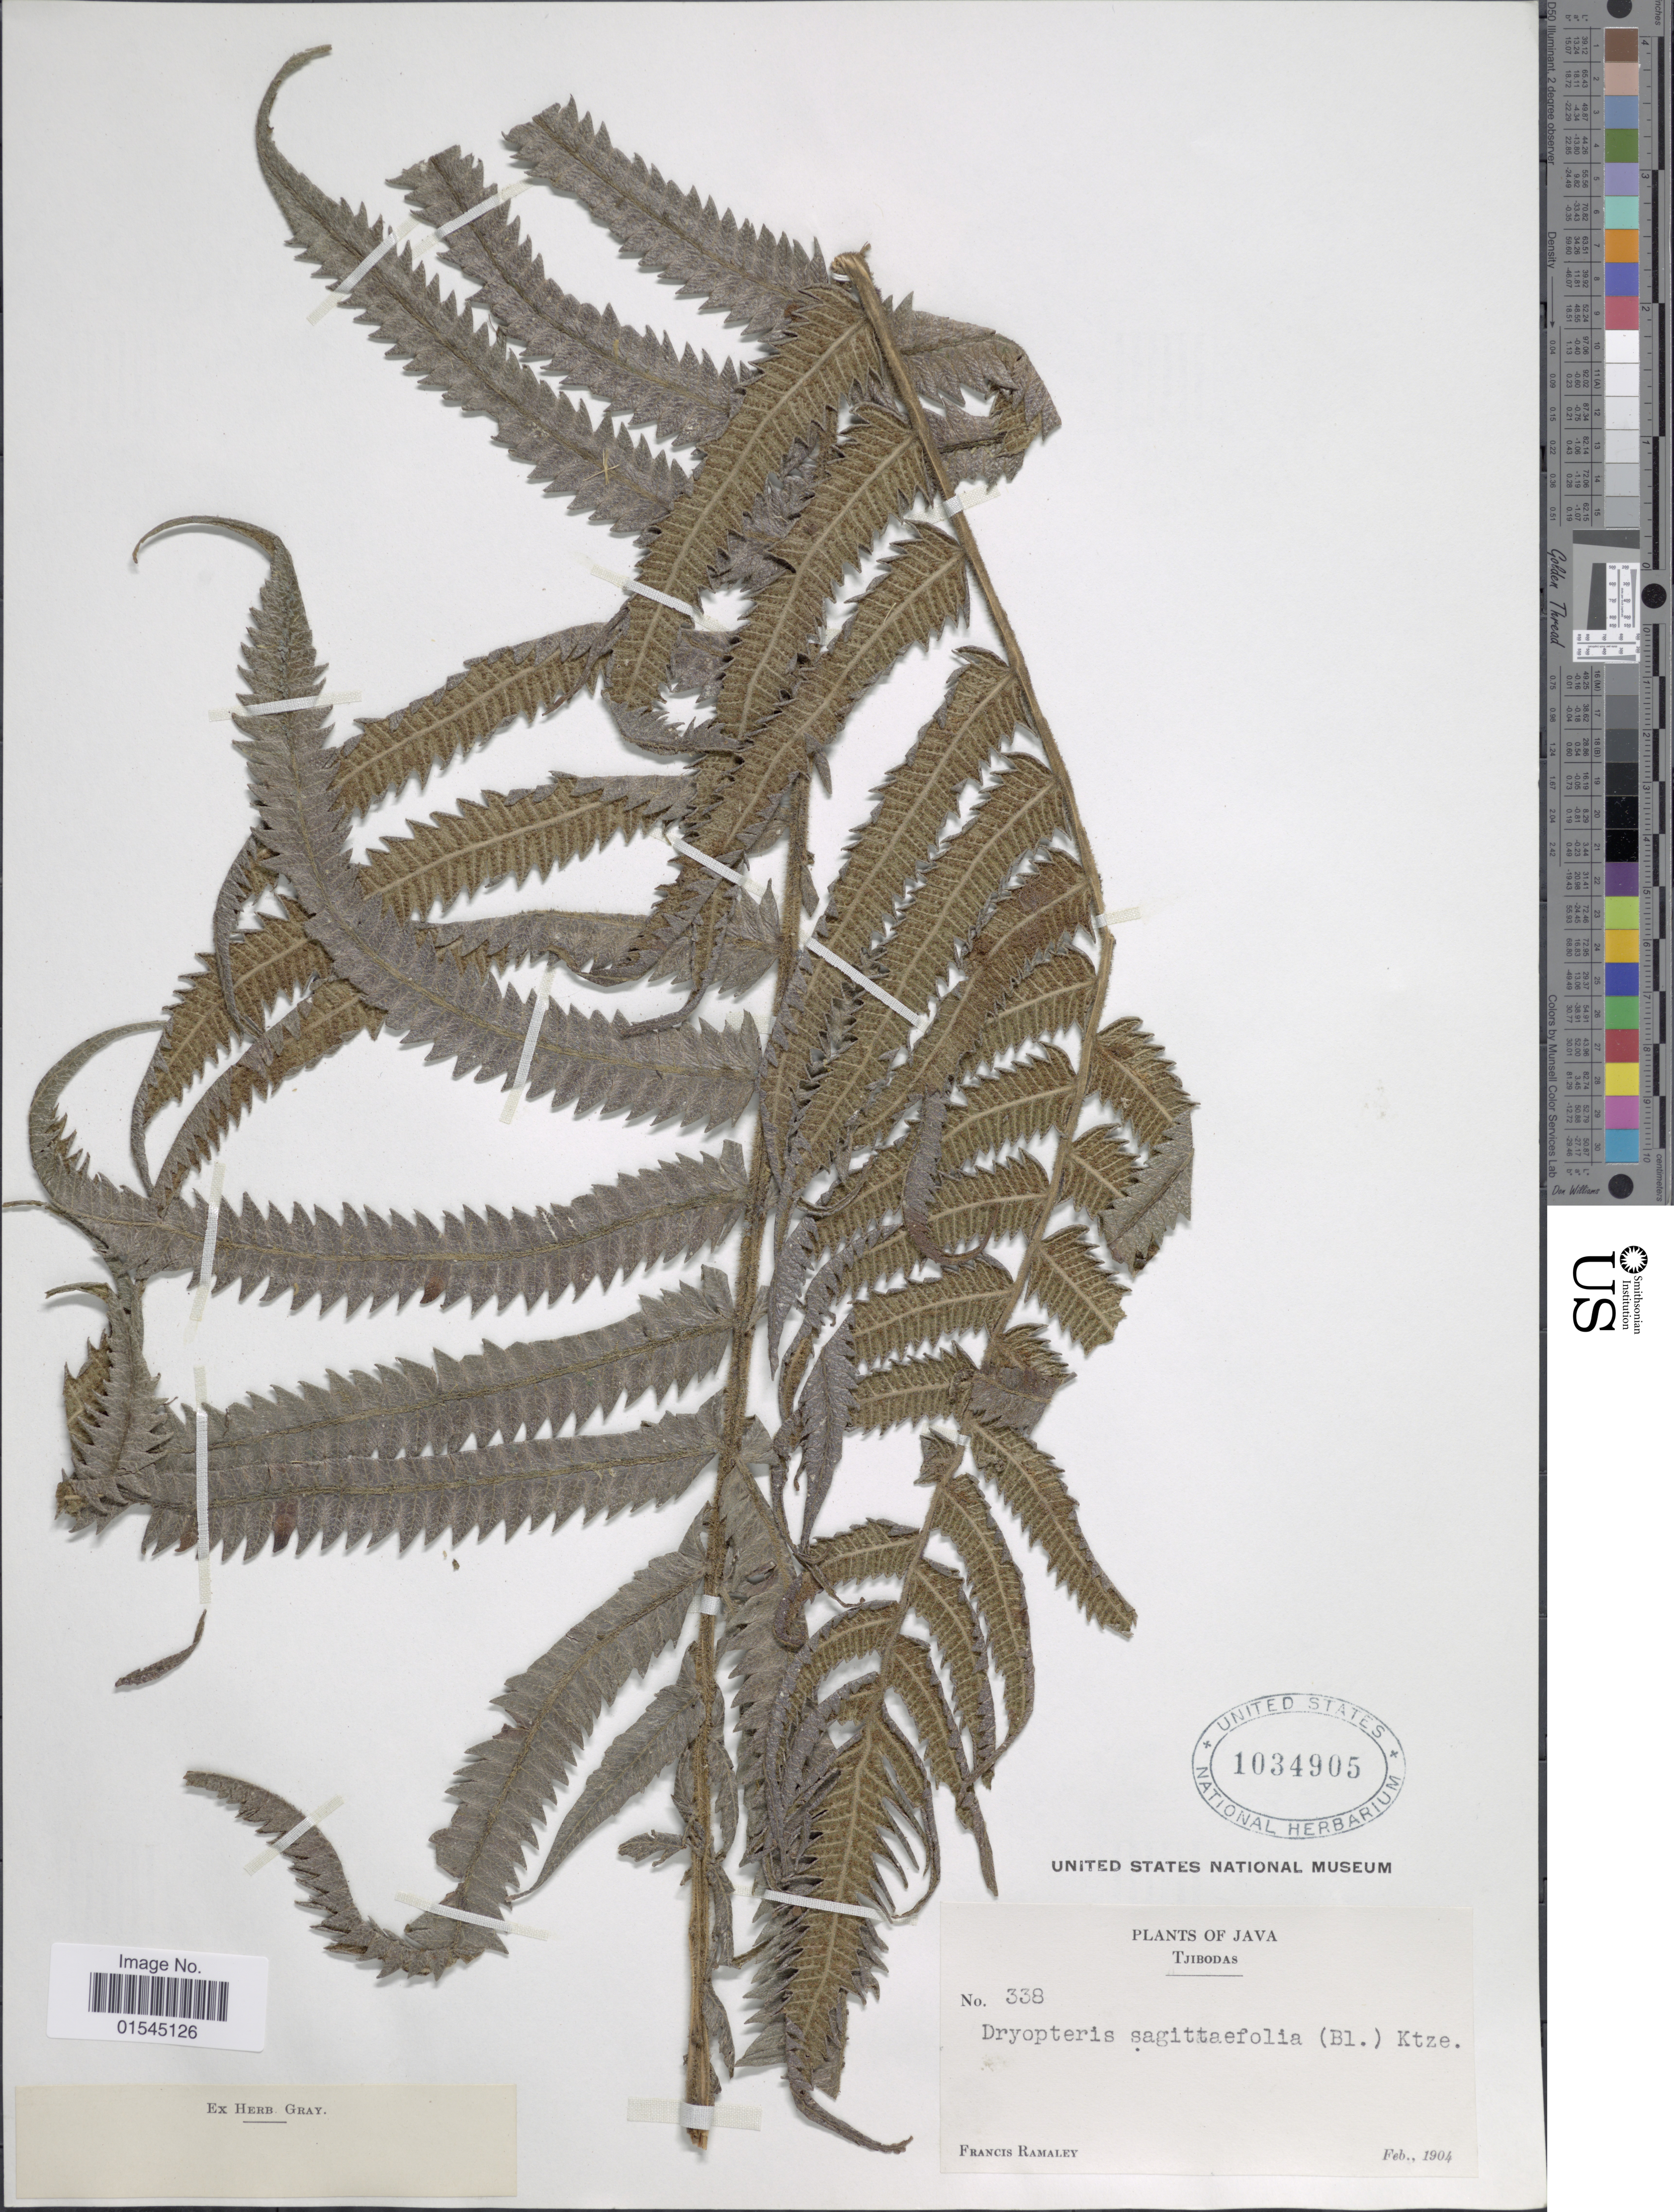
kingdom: Plantae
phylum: Tracheophyta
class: Polypodiopsida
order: Polypodiales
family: Thelypteridaceae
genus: Sphaerostephanos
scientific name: Sphaerostephanos sagittifolius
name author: (Blume) Holttum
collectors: F. Ramaley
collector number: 338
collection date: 1904-02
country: Indonesia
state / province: Java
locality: Tjibodas.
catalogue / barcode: US 1034905